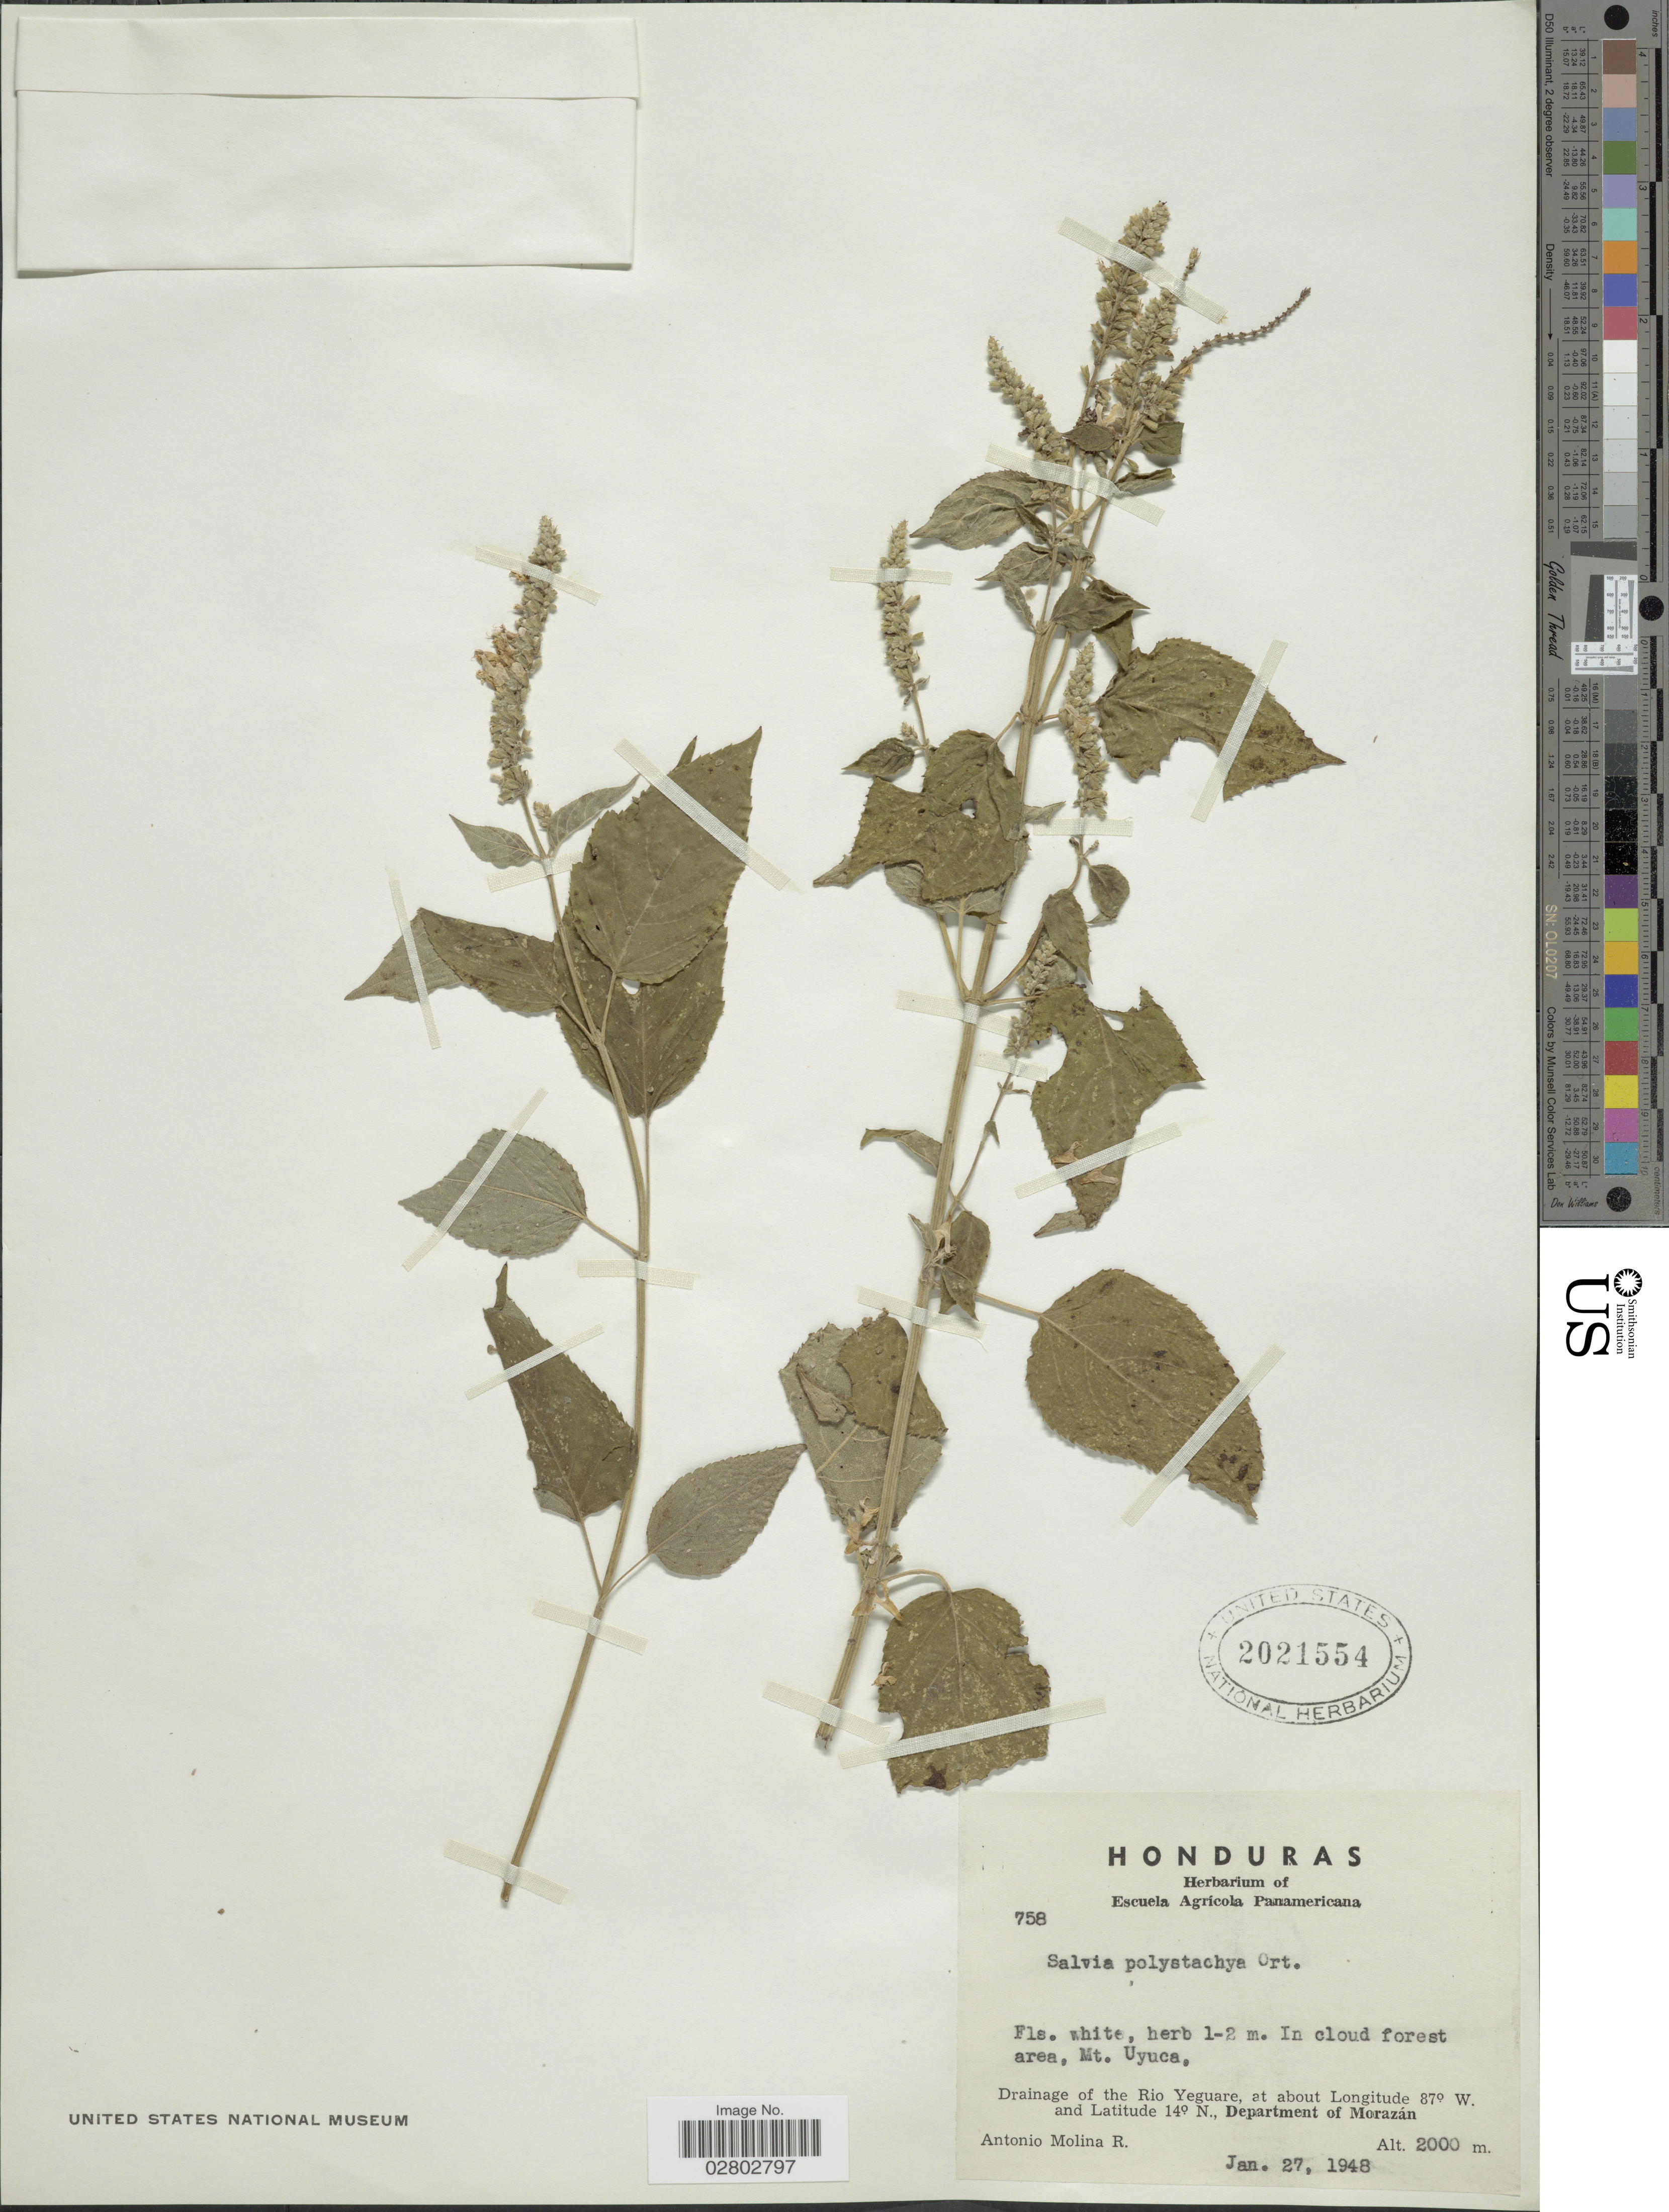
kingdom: Plantae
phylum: Tracheophyta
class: Magnoliopsida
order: Lamiales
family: Lamiaceae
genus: Salvia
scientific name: Salvia polystachya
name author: Cav.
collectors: A. Molina R.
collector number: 758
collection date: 1948-01-27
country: Honduras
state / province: Fco. Morazán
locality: In cloud forest area, Mt. Uyuca, Drainage of the Rio Yeguare, Department of Morazán.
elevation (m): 2000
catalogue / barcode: US 2021554